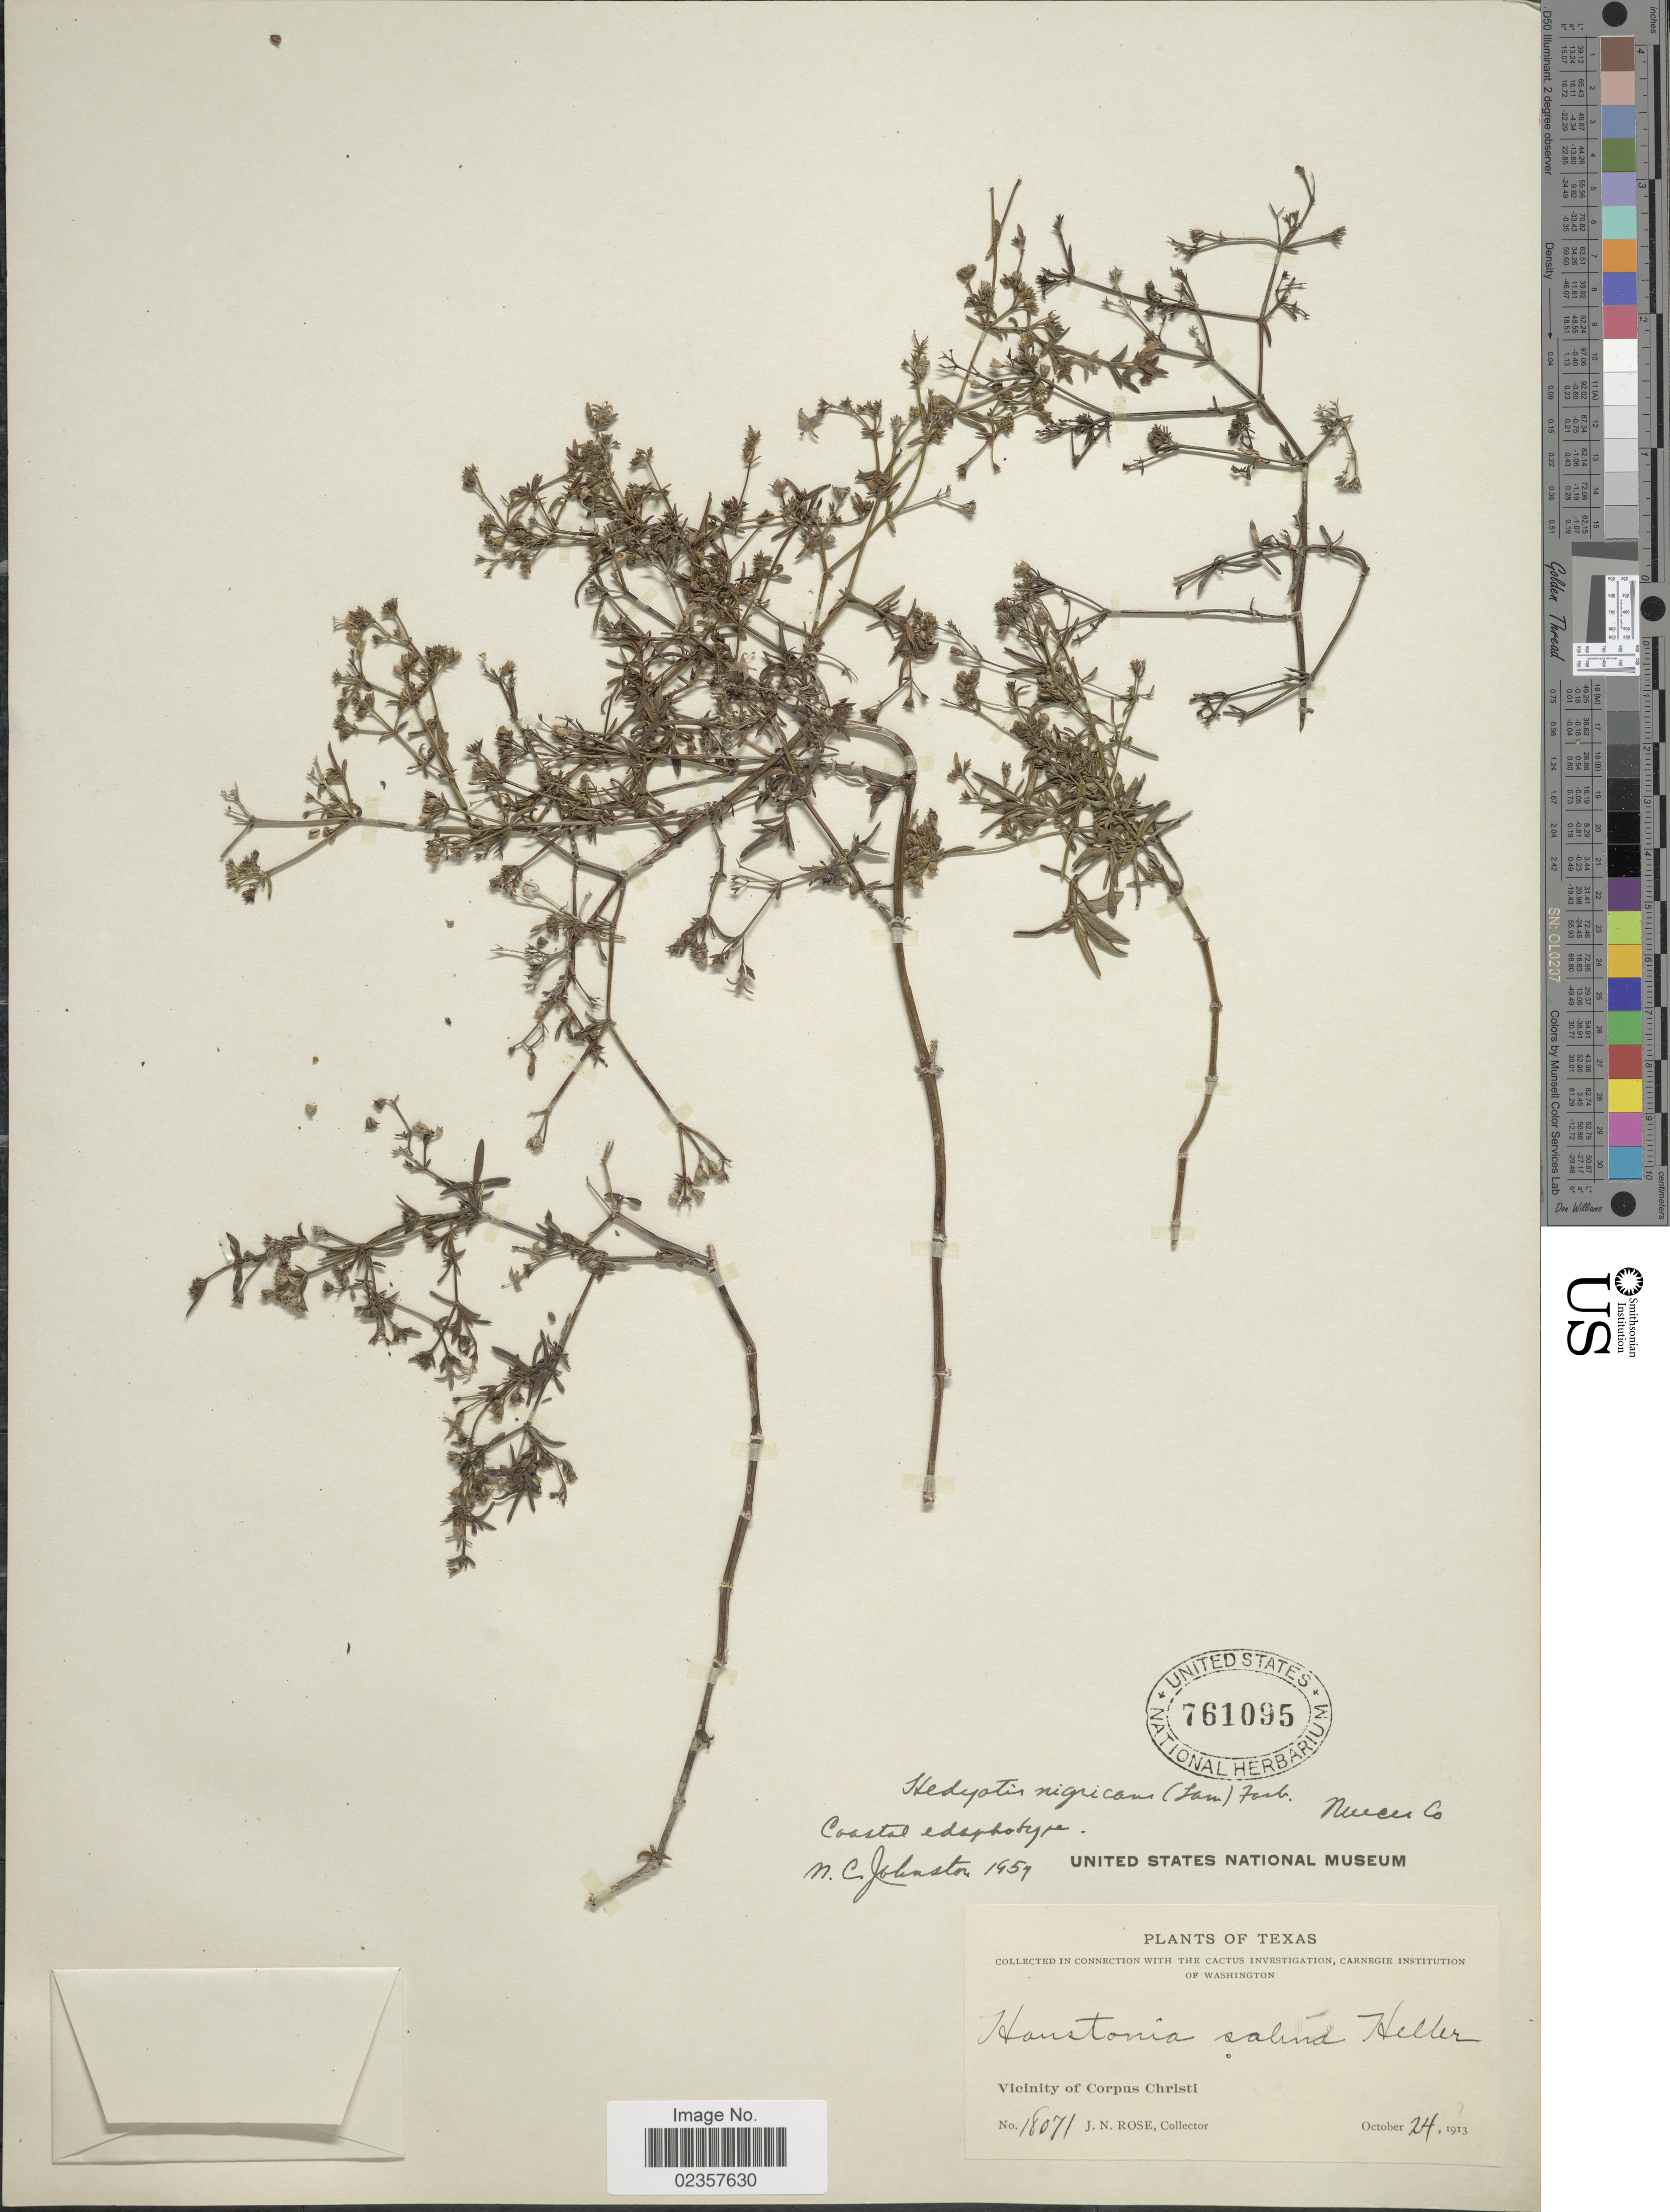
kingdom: Plantae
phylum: Tracheophyta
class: Magnoliopsida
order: Gentianales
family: Rubiaceae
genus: Houstonia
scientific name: Houstonia nigricans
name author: (Lam.) Fernald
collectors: J. N. Rose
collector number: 18071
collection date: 1913-10-24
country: United States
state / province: Texas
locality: Nueces Co. Vicinity of Corpus Christi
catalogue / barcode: US 761095